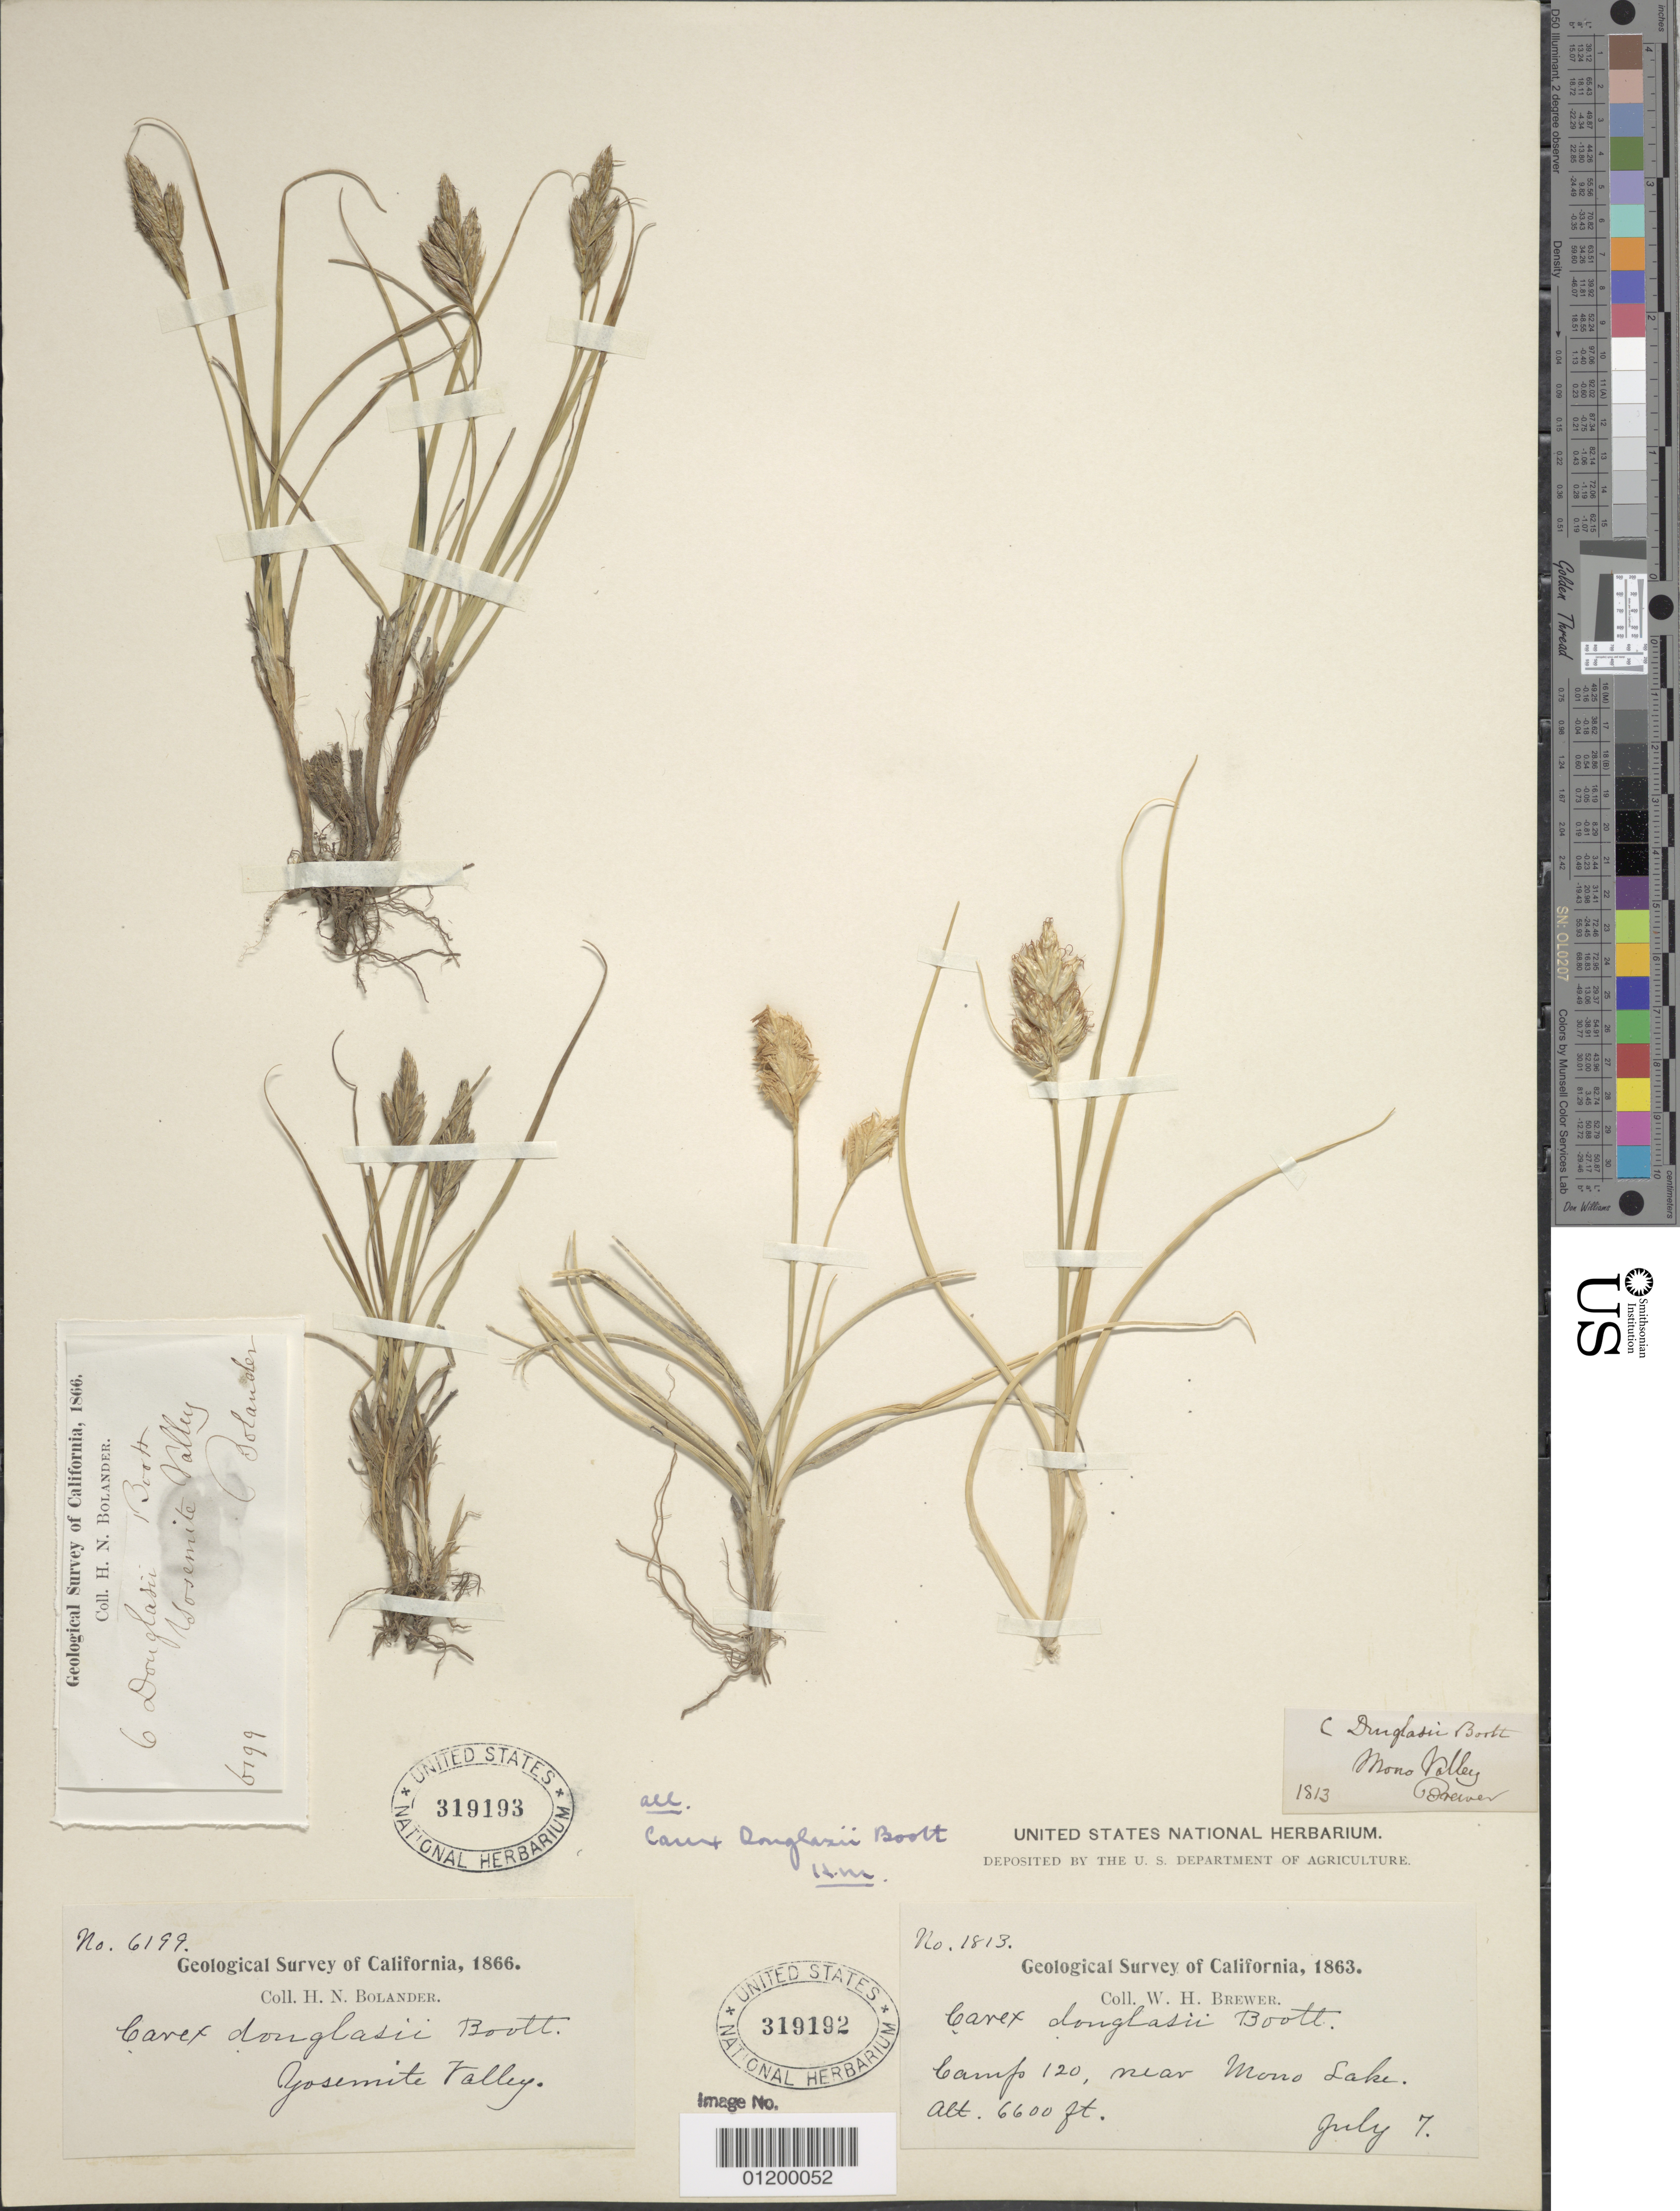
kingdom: Plantae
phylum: Tracheophyta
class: Liliopsida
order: Poales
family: Cyperaceae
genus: Carex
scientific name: Carex douglasii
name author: Boott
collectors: H. Bolander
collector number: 6199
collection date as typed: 1866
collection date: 1866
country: United States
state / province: California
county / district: Mariposa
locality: Yosemite Valley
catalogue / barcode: US 319193